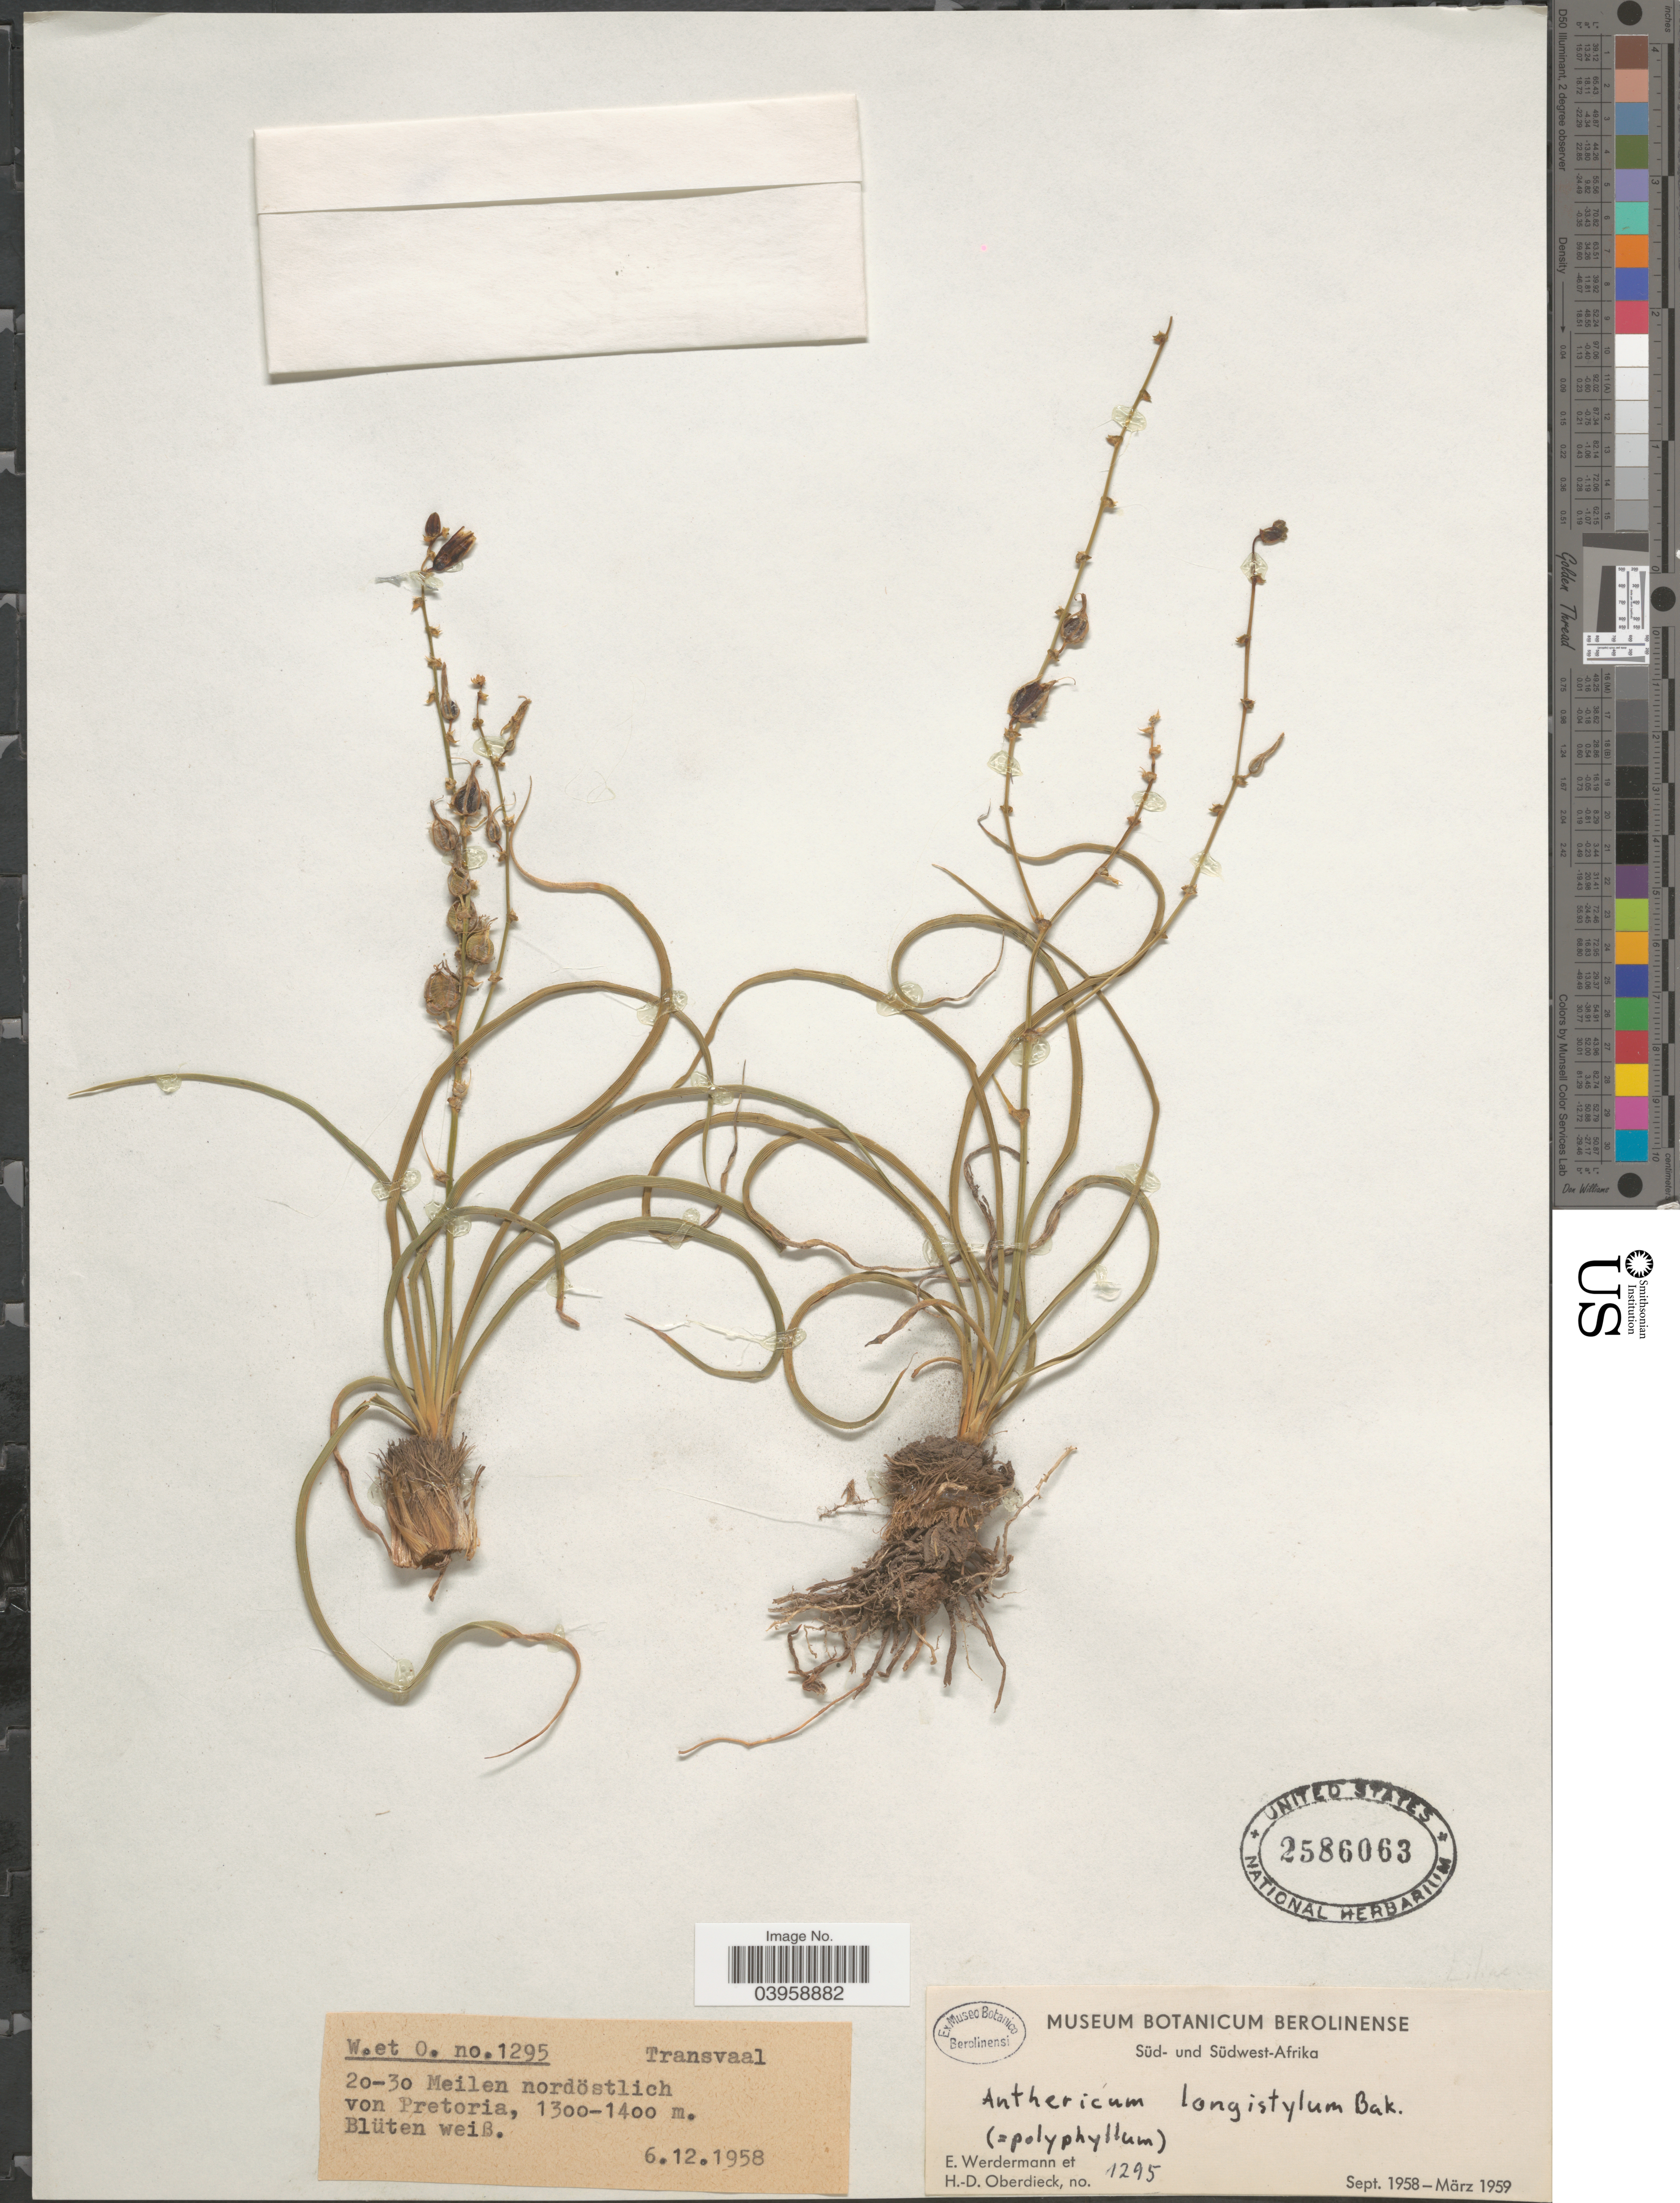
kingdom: Plantae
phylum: Tracheophyta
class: Liliopsida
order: Asparagales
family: Asparagaceae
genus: Anthericum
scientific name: Anthericum longistylum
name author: Baker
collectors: E. Werdermann & H. Oberdieck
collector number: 1295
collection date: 1958-12-06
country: South Africa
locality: Transvaal. Meilen nordöstlich von Pretoria.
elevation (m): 1300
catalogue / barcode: US 2586063